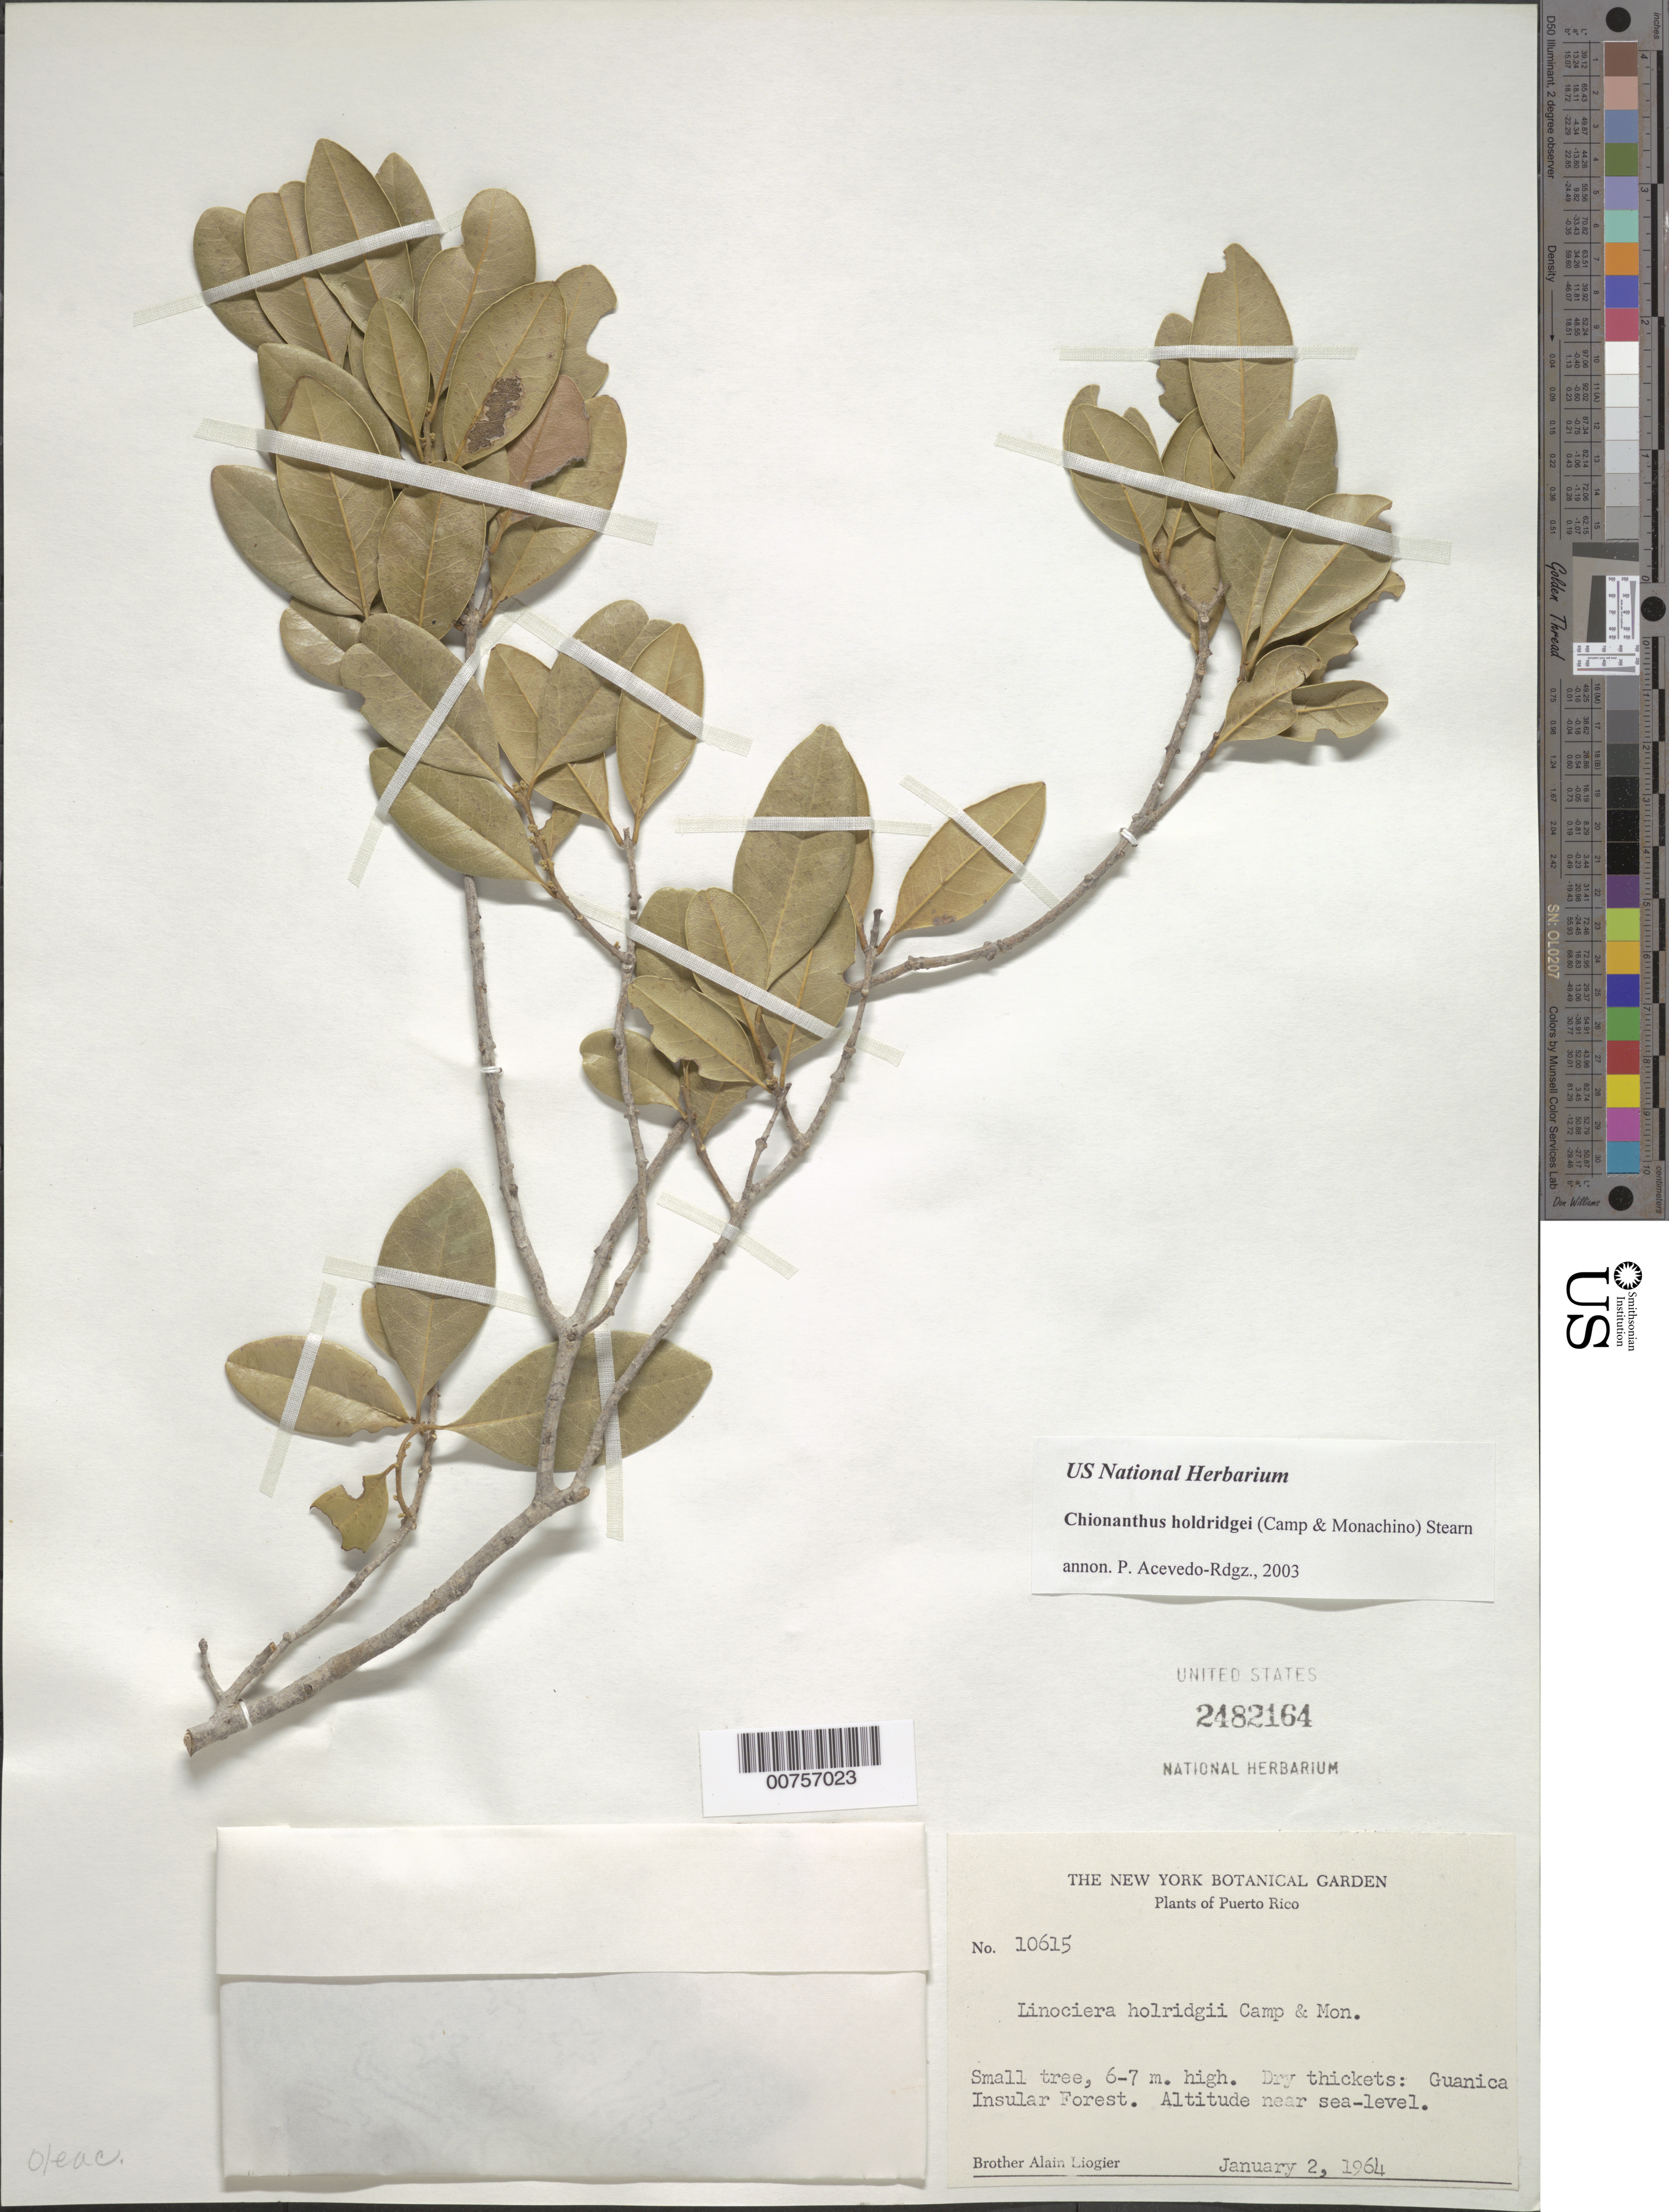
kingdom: Plantae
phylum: Tracheophyta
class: Magnoliopsida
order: Lamiales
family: Oleaceae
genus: Chionanthus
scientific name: Chionanthus holdridgii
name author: (Camp & Monach.) Stearn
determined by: Acevedo-Rodríguez, P., (BOT), Smithsonian Institution - National Museum of Natural History (UNITED STATES)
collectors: A. H. Liogier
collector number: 10615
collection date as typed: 02 Jan 1964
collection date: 1964-01-02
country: Puerto Rico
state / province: Guánica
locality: Guánica Insular Forest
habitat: Dry thickets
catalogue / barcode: US 2482164